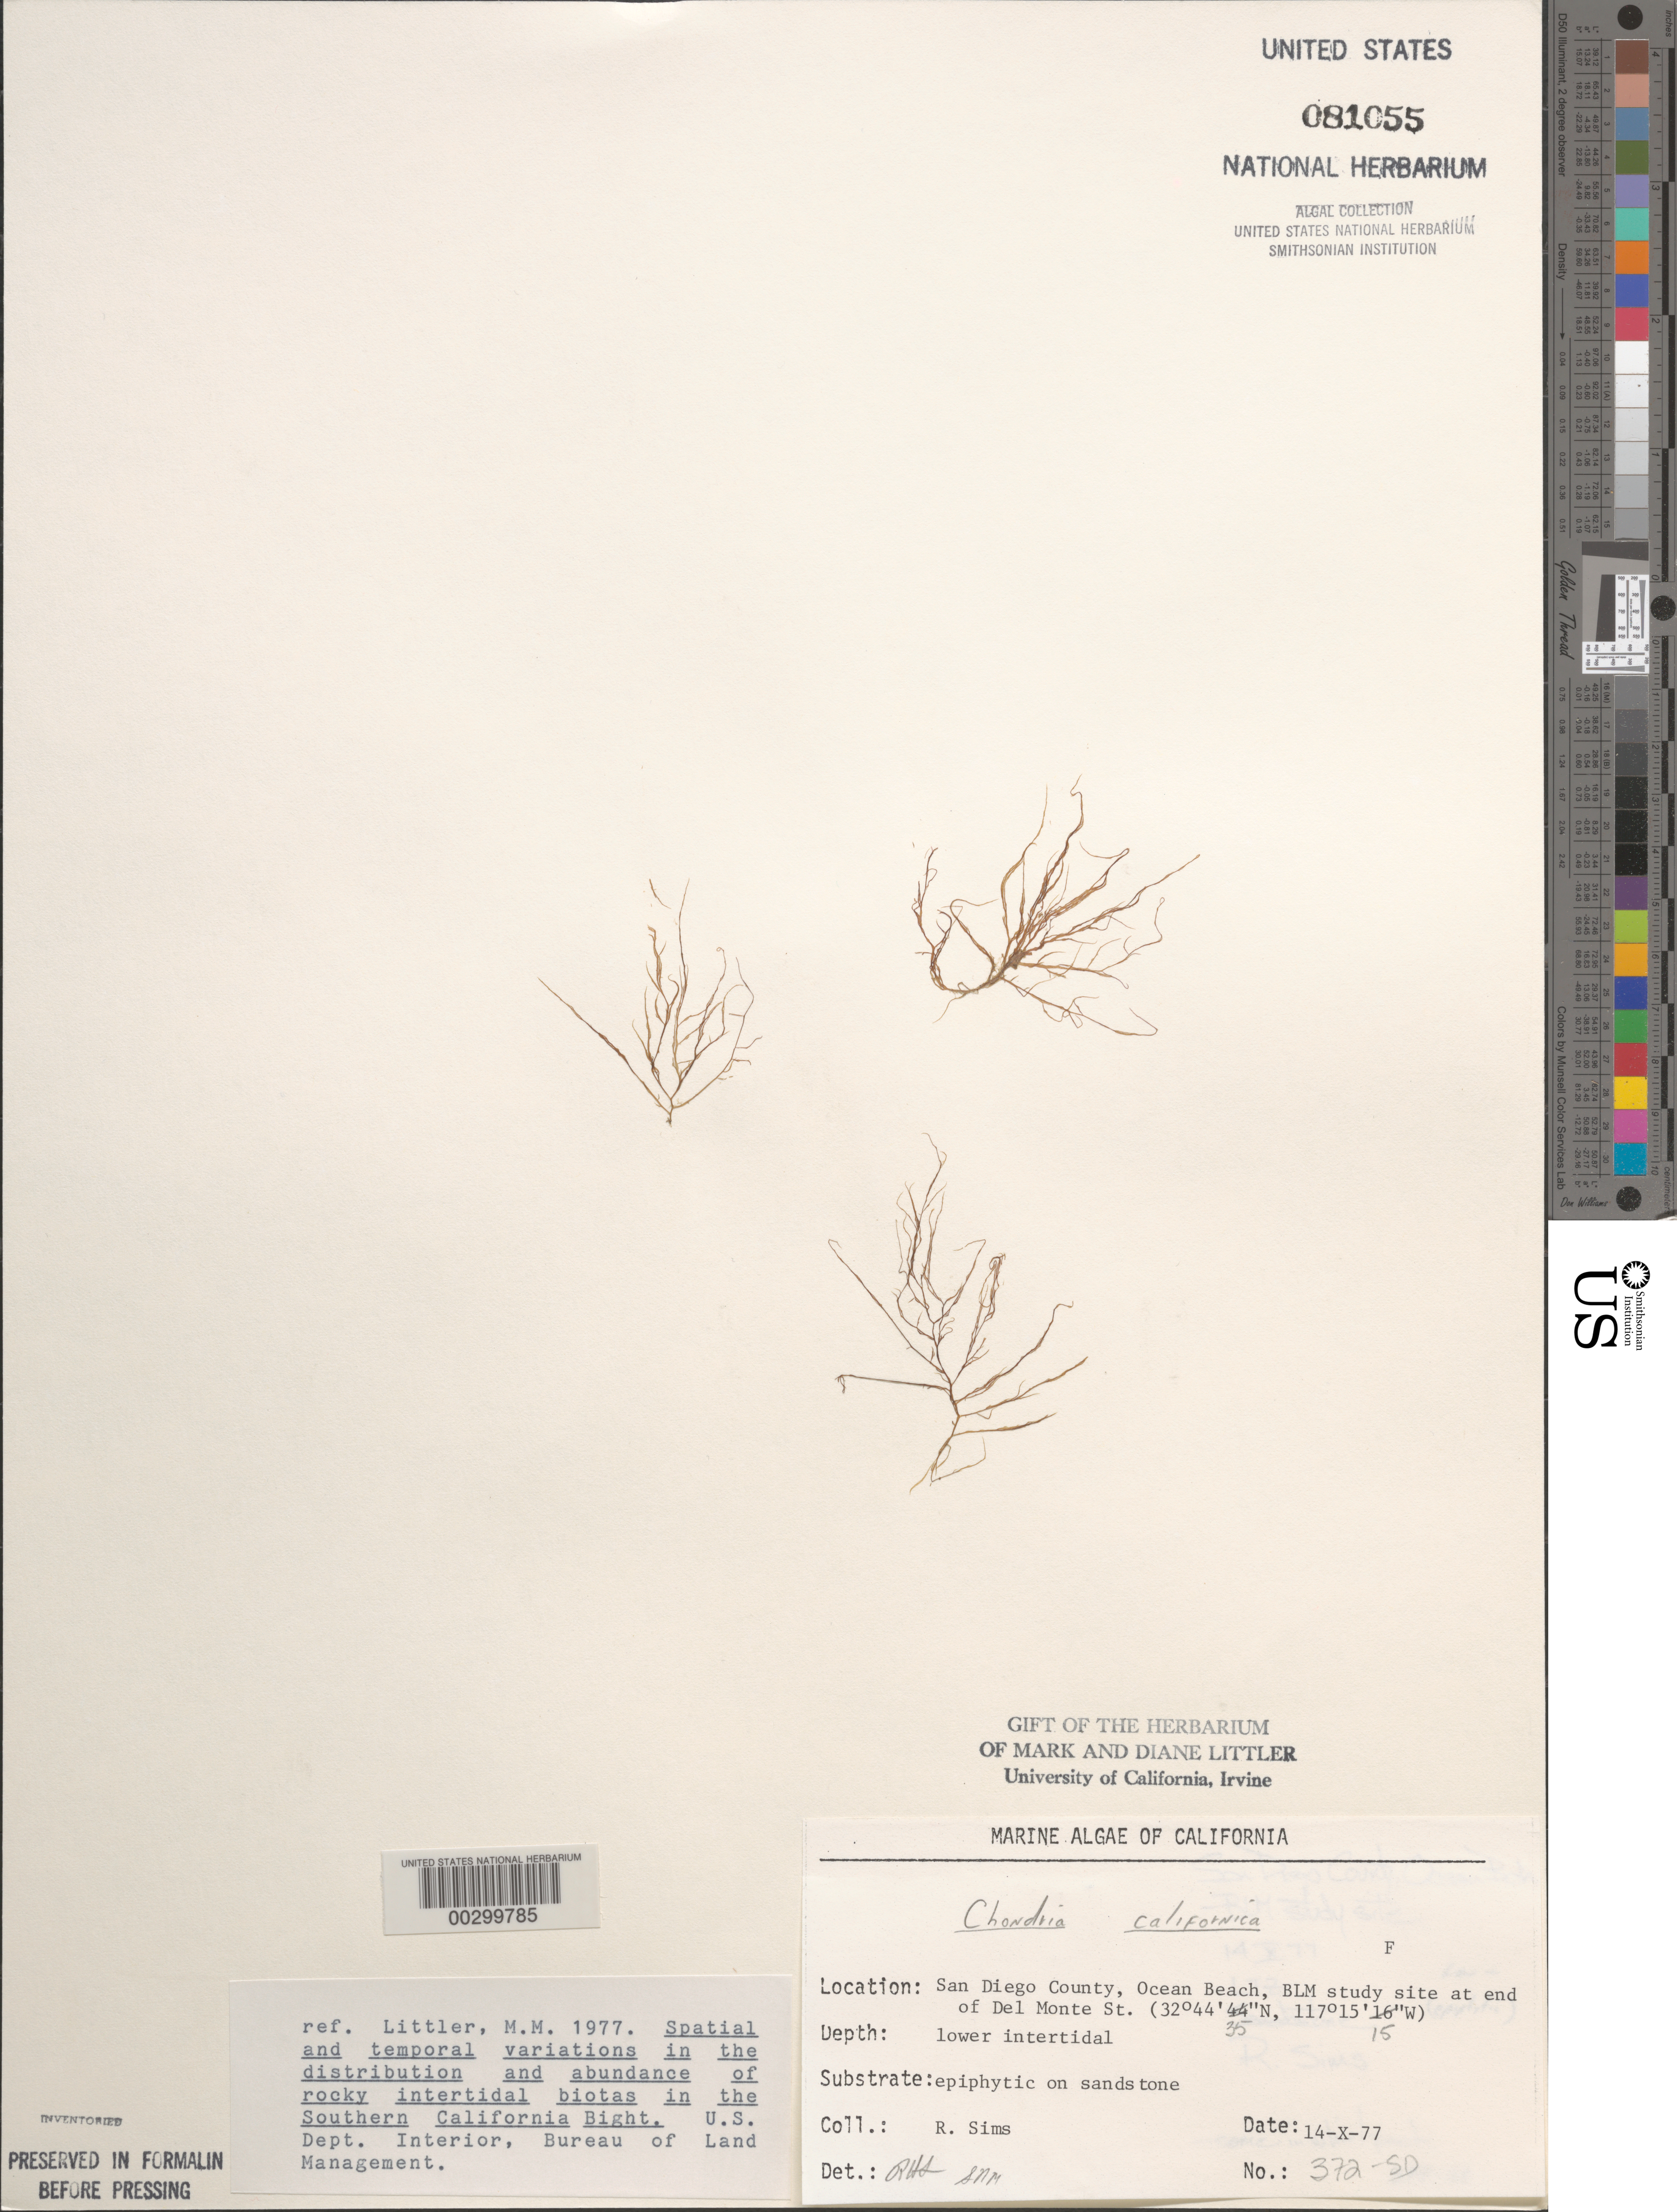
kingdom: Plantae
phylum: Rhodophyta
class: Florideophyceae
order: Ceramiales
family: Rhodomelaceae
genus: Chondria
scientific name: Chondria acrorhizophora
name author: Setch. & N.L. Gardner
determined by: Algae name updating Project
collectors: R. H. Sims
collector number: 372-sd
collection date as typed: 14 Oct 1977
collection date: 1977-10-14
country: United States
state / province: California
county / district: San Diego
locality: End of Del Monte Street, Ocean Beach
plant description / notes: BLM-SOCALBIGHT Rocky Intertidal Survey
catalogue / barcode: US 81055